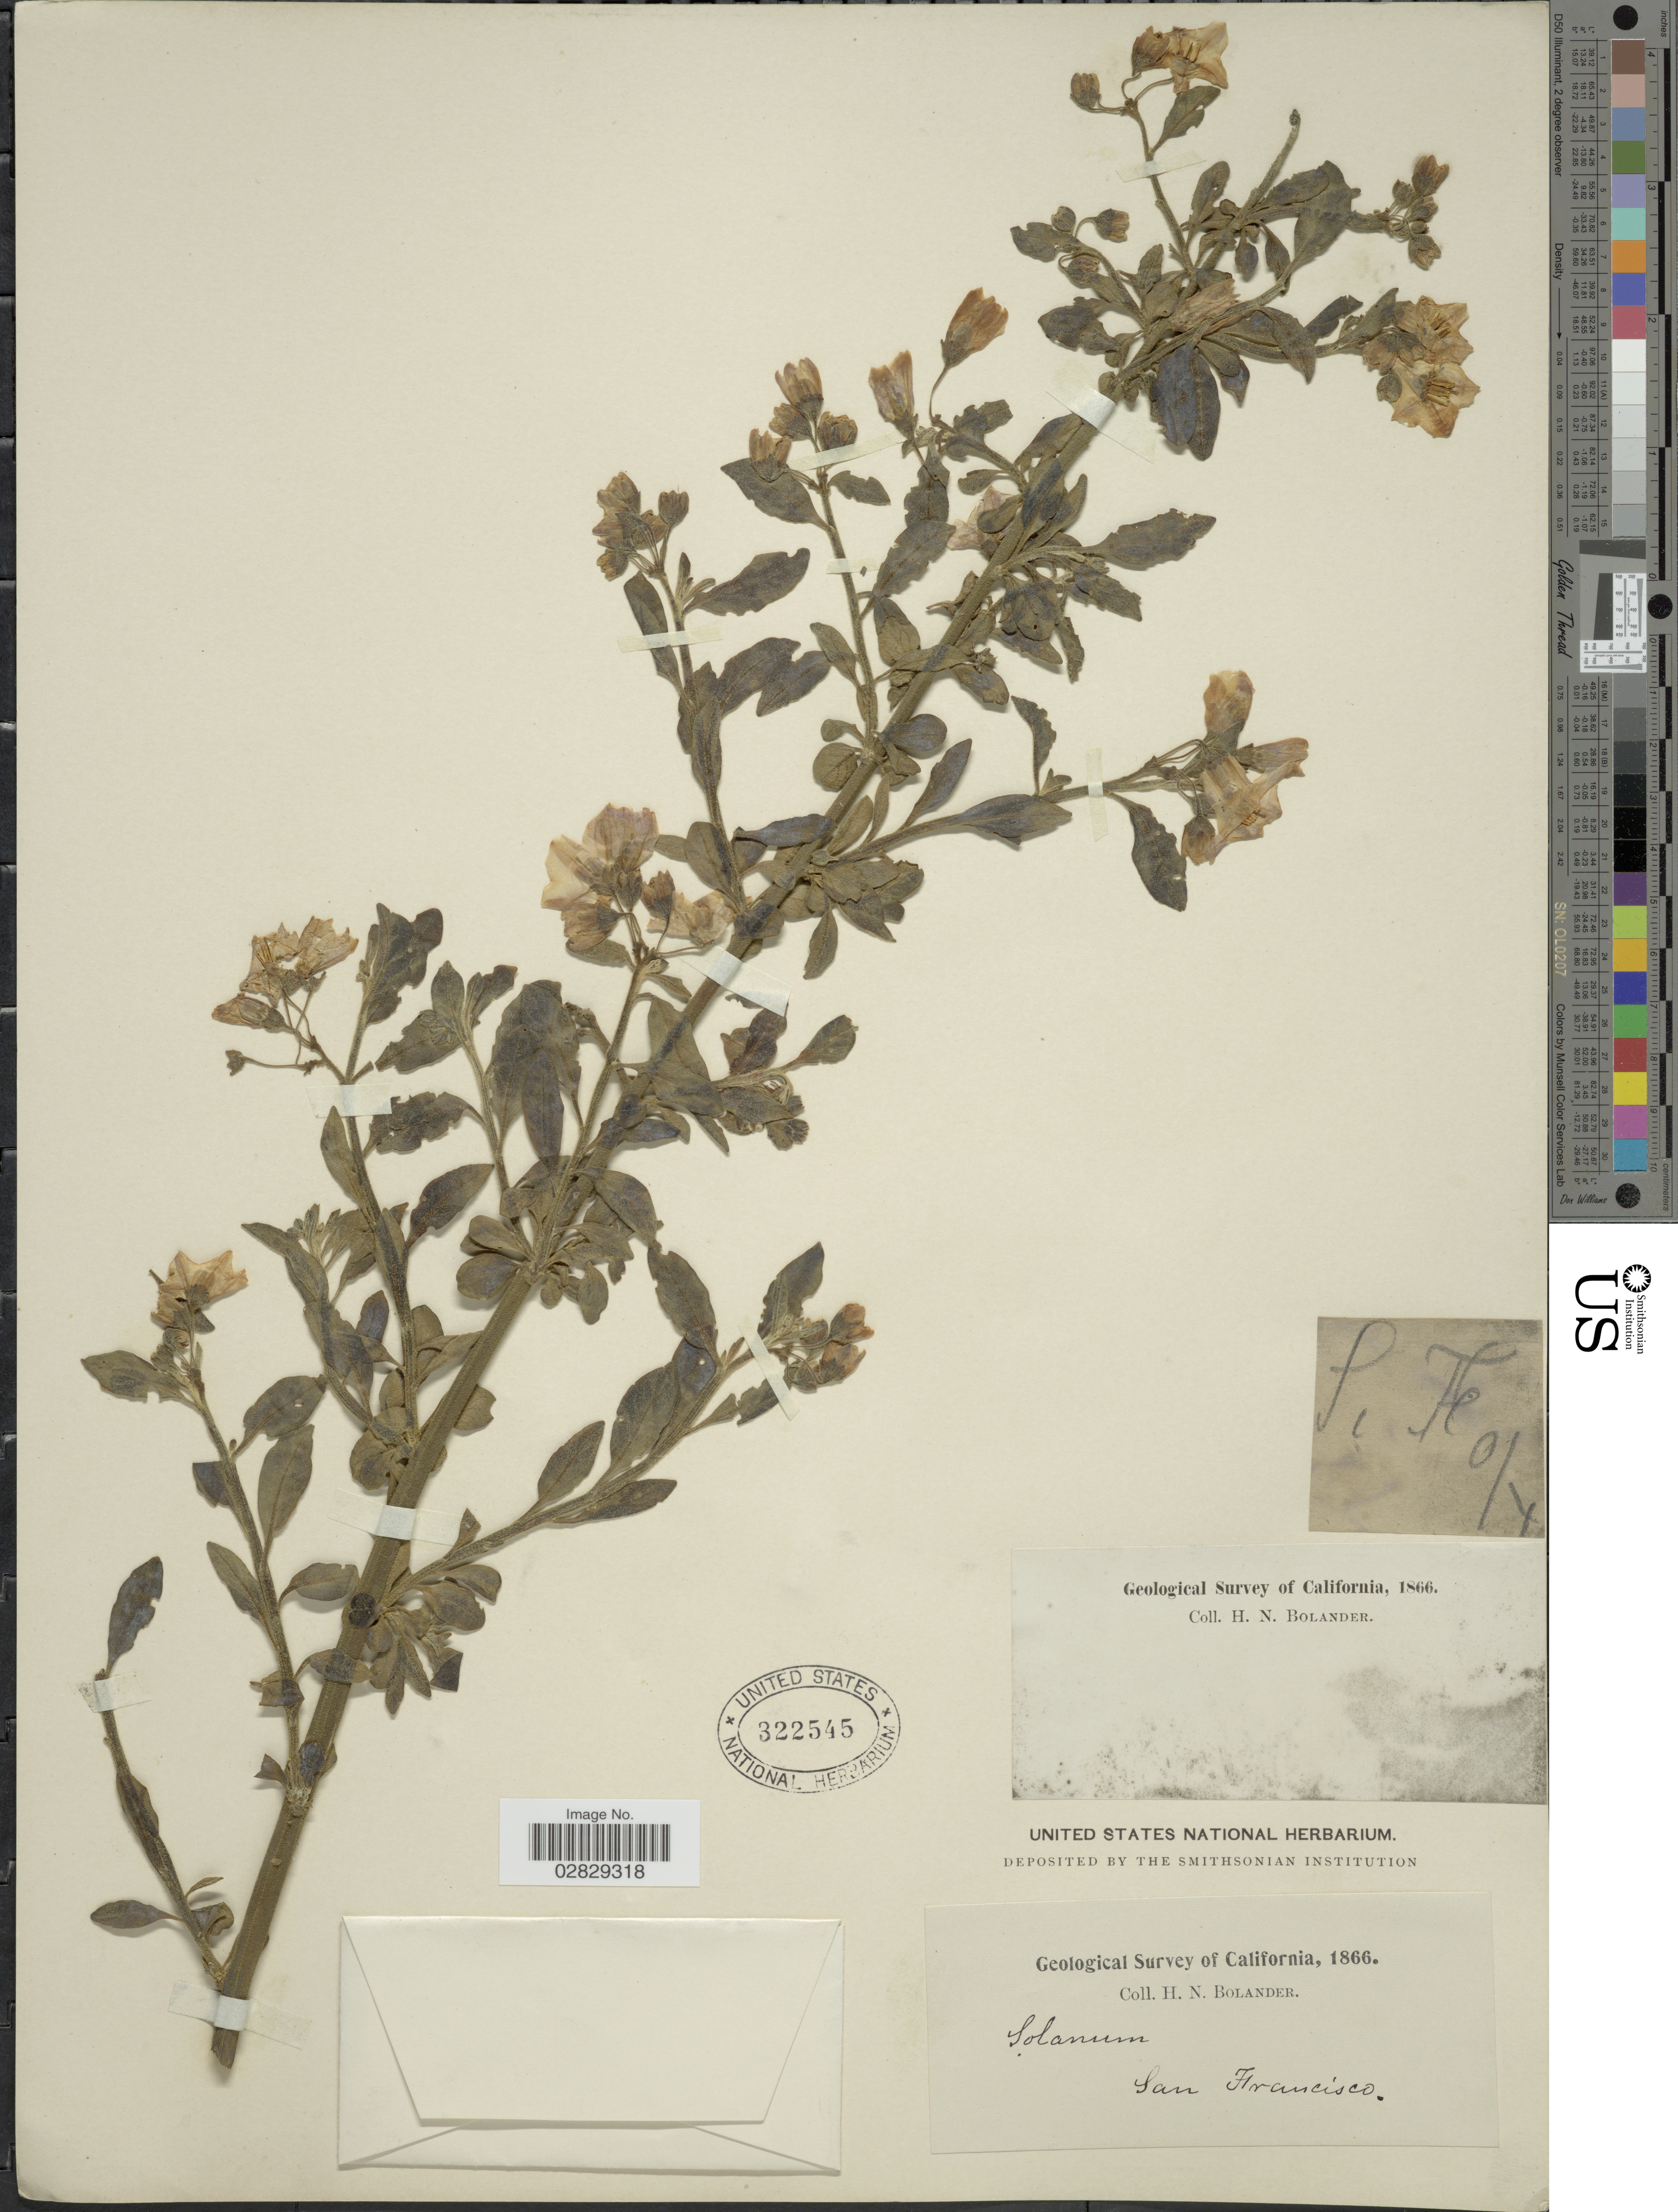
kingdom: Plantae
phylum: Tracheophyta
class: Magnoliopsida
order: Solanales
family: Solanaceae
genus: Solanum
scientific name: Solanum sp.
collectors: H. Bolander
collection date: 1866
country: United States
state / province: California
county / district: San Francisco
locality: San Francisco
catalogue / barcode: US 322545